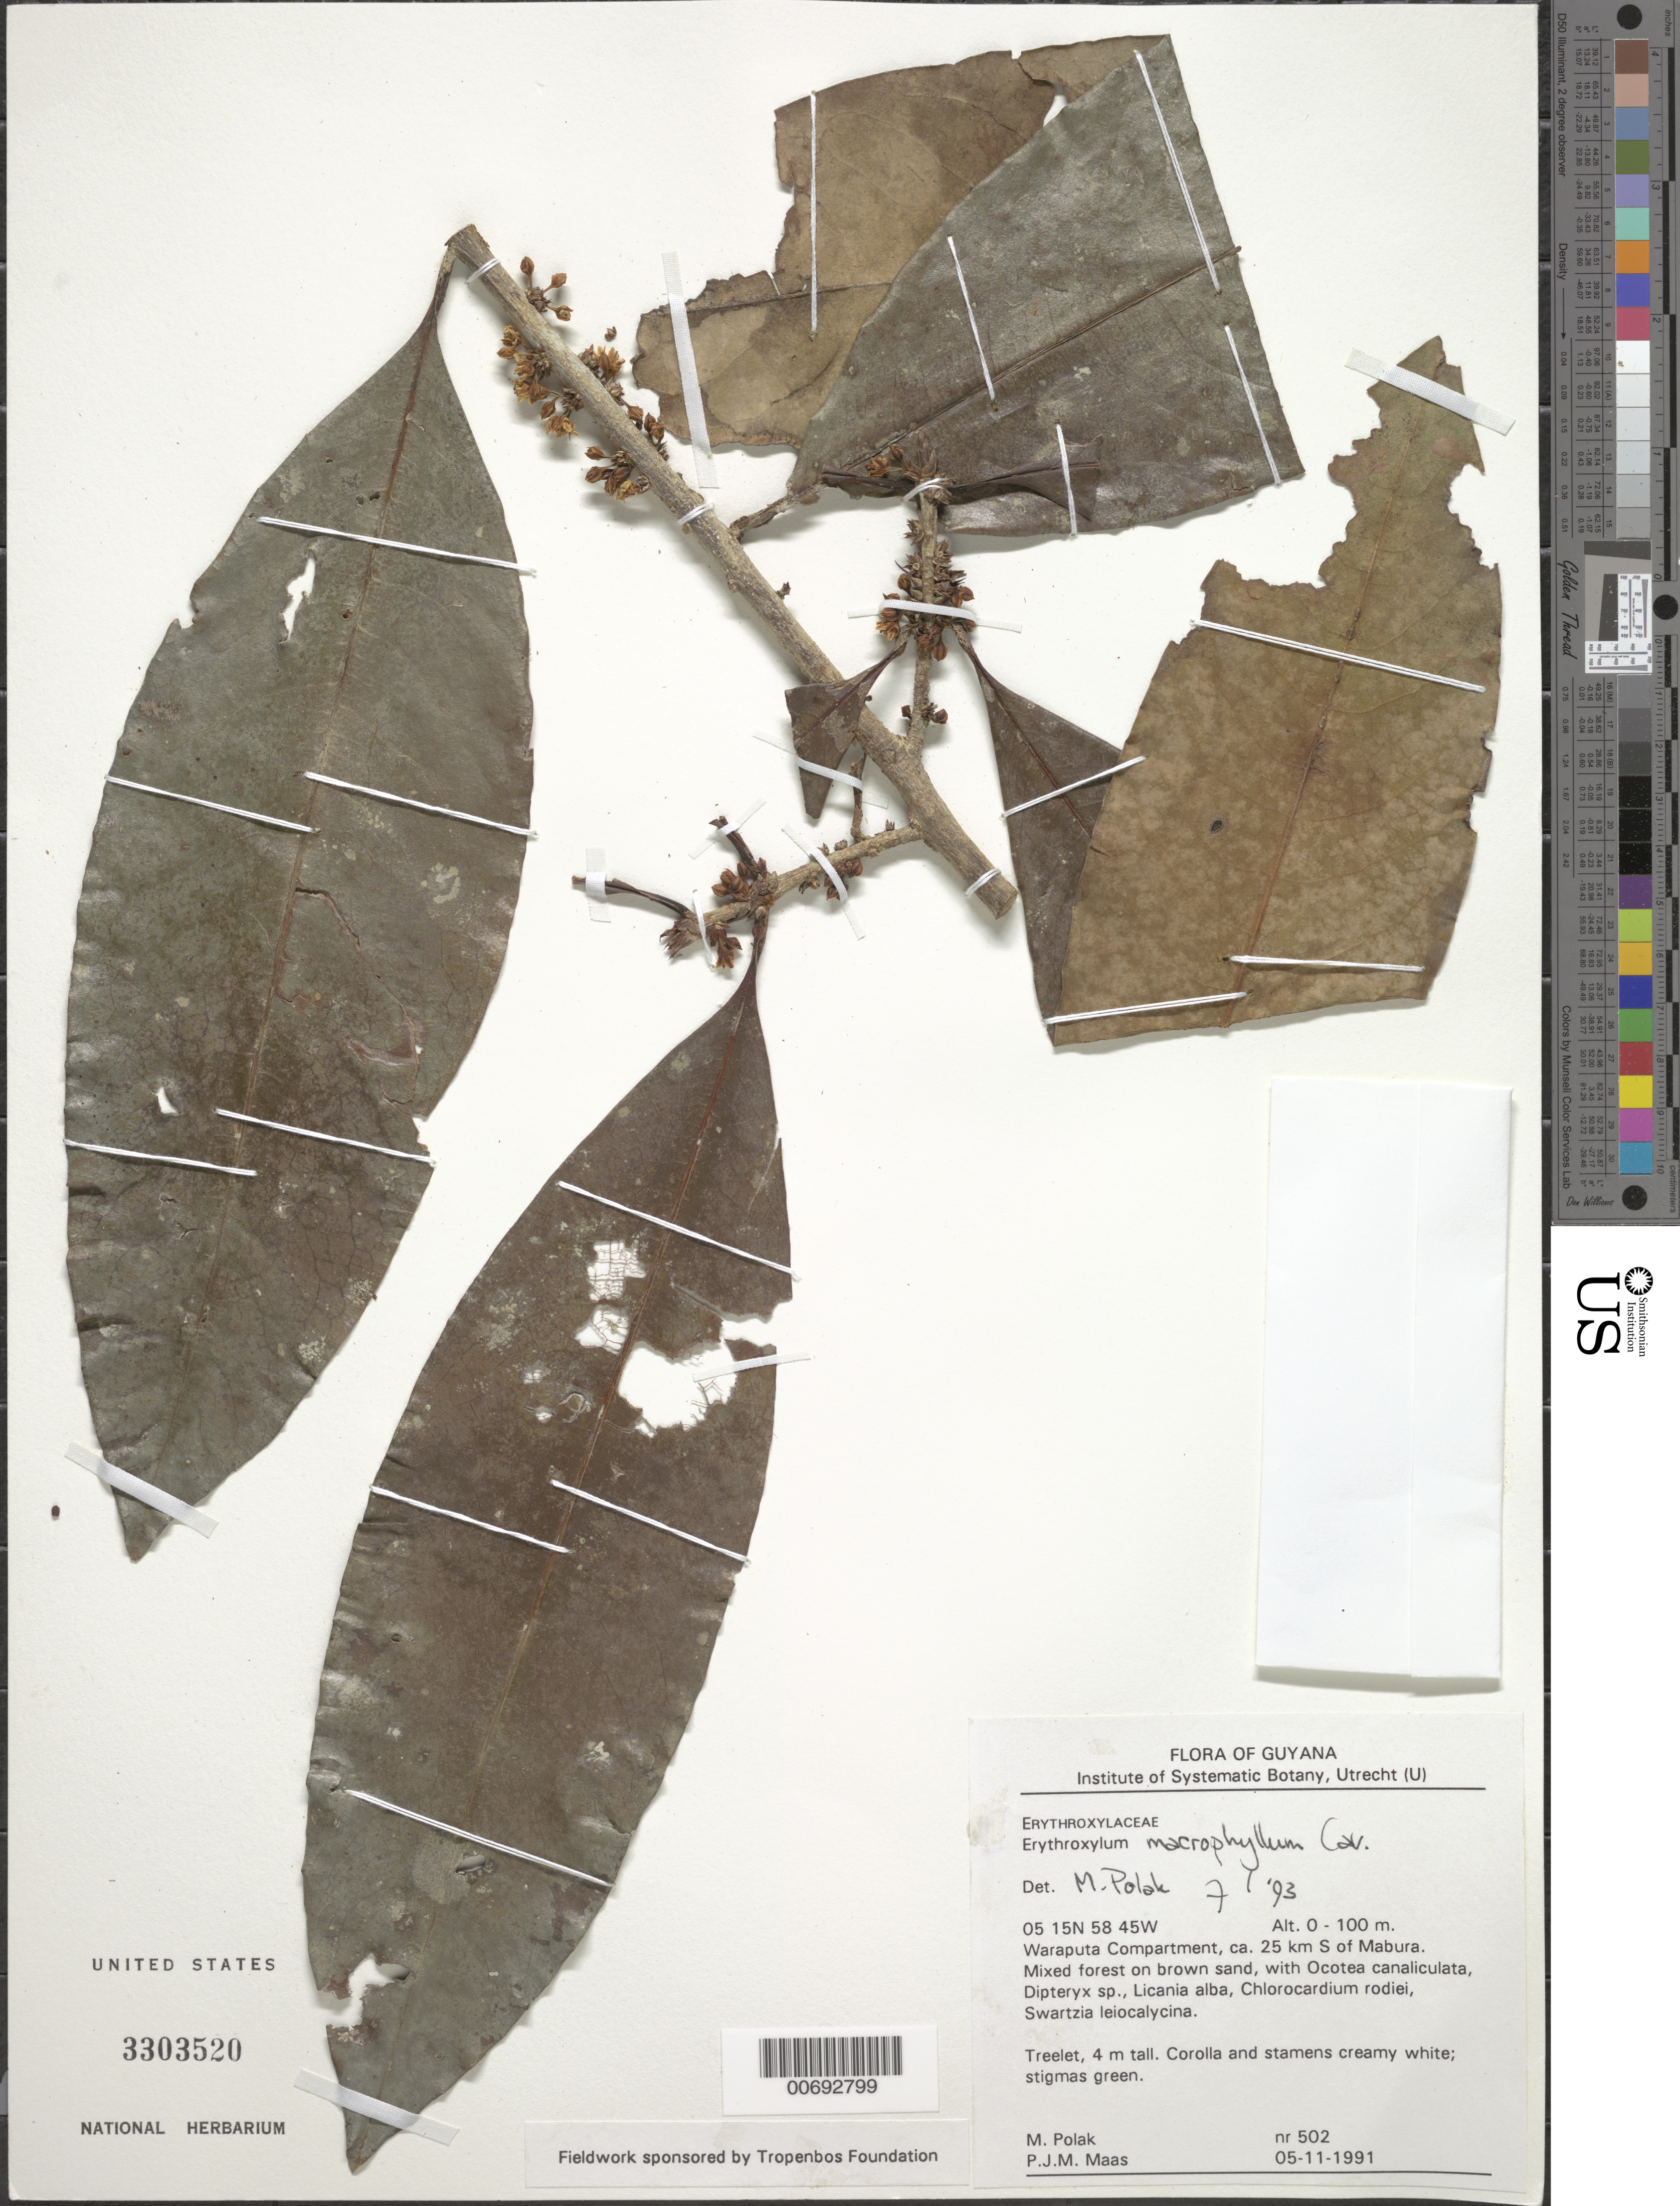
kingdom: Plantae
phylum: Tracheophyta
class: Magnoliopsida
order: Malpighiales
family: Erythroxylaceae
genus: Erythroxylum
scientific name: Erythroxylum macrophyllum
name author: Cav.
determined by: Polak, M.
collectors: M. Polak, P. Maas, H. Rijpkema & S. Robberts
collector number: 502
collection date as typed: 5-Nov-91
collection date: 1991-11-05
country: Guyana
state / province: U. Demerara-Berbice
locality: Mabura, ca 25 km S of; Waraputa compartment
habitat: Mixed forest on brown sand, with Ocotea canaliculata, Dipteryx sp, Licania alba, Chlorocardum rodiei, Swartzia leiocalycina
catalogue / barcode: US 3303520